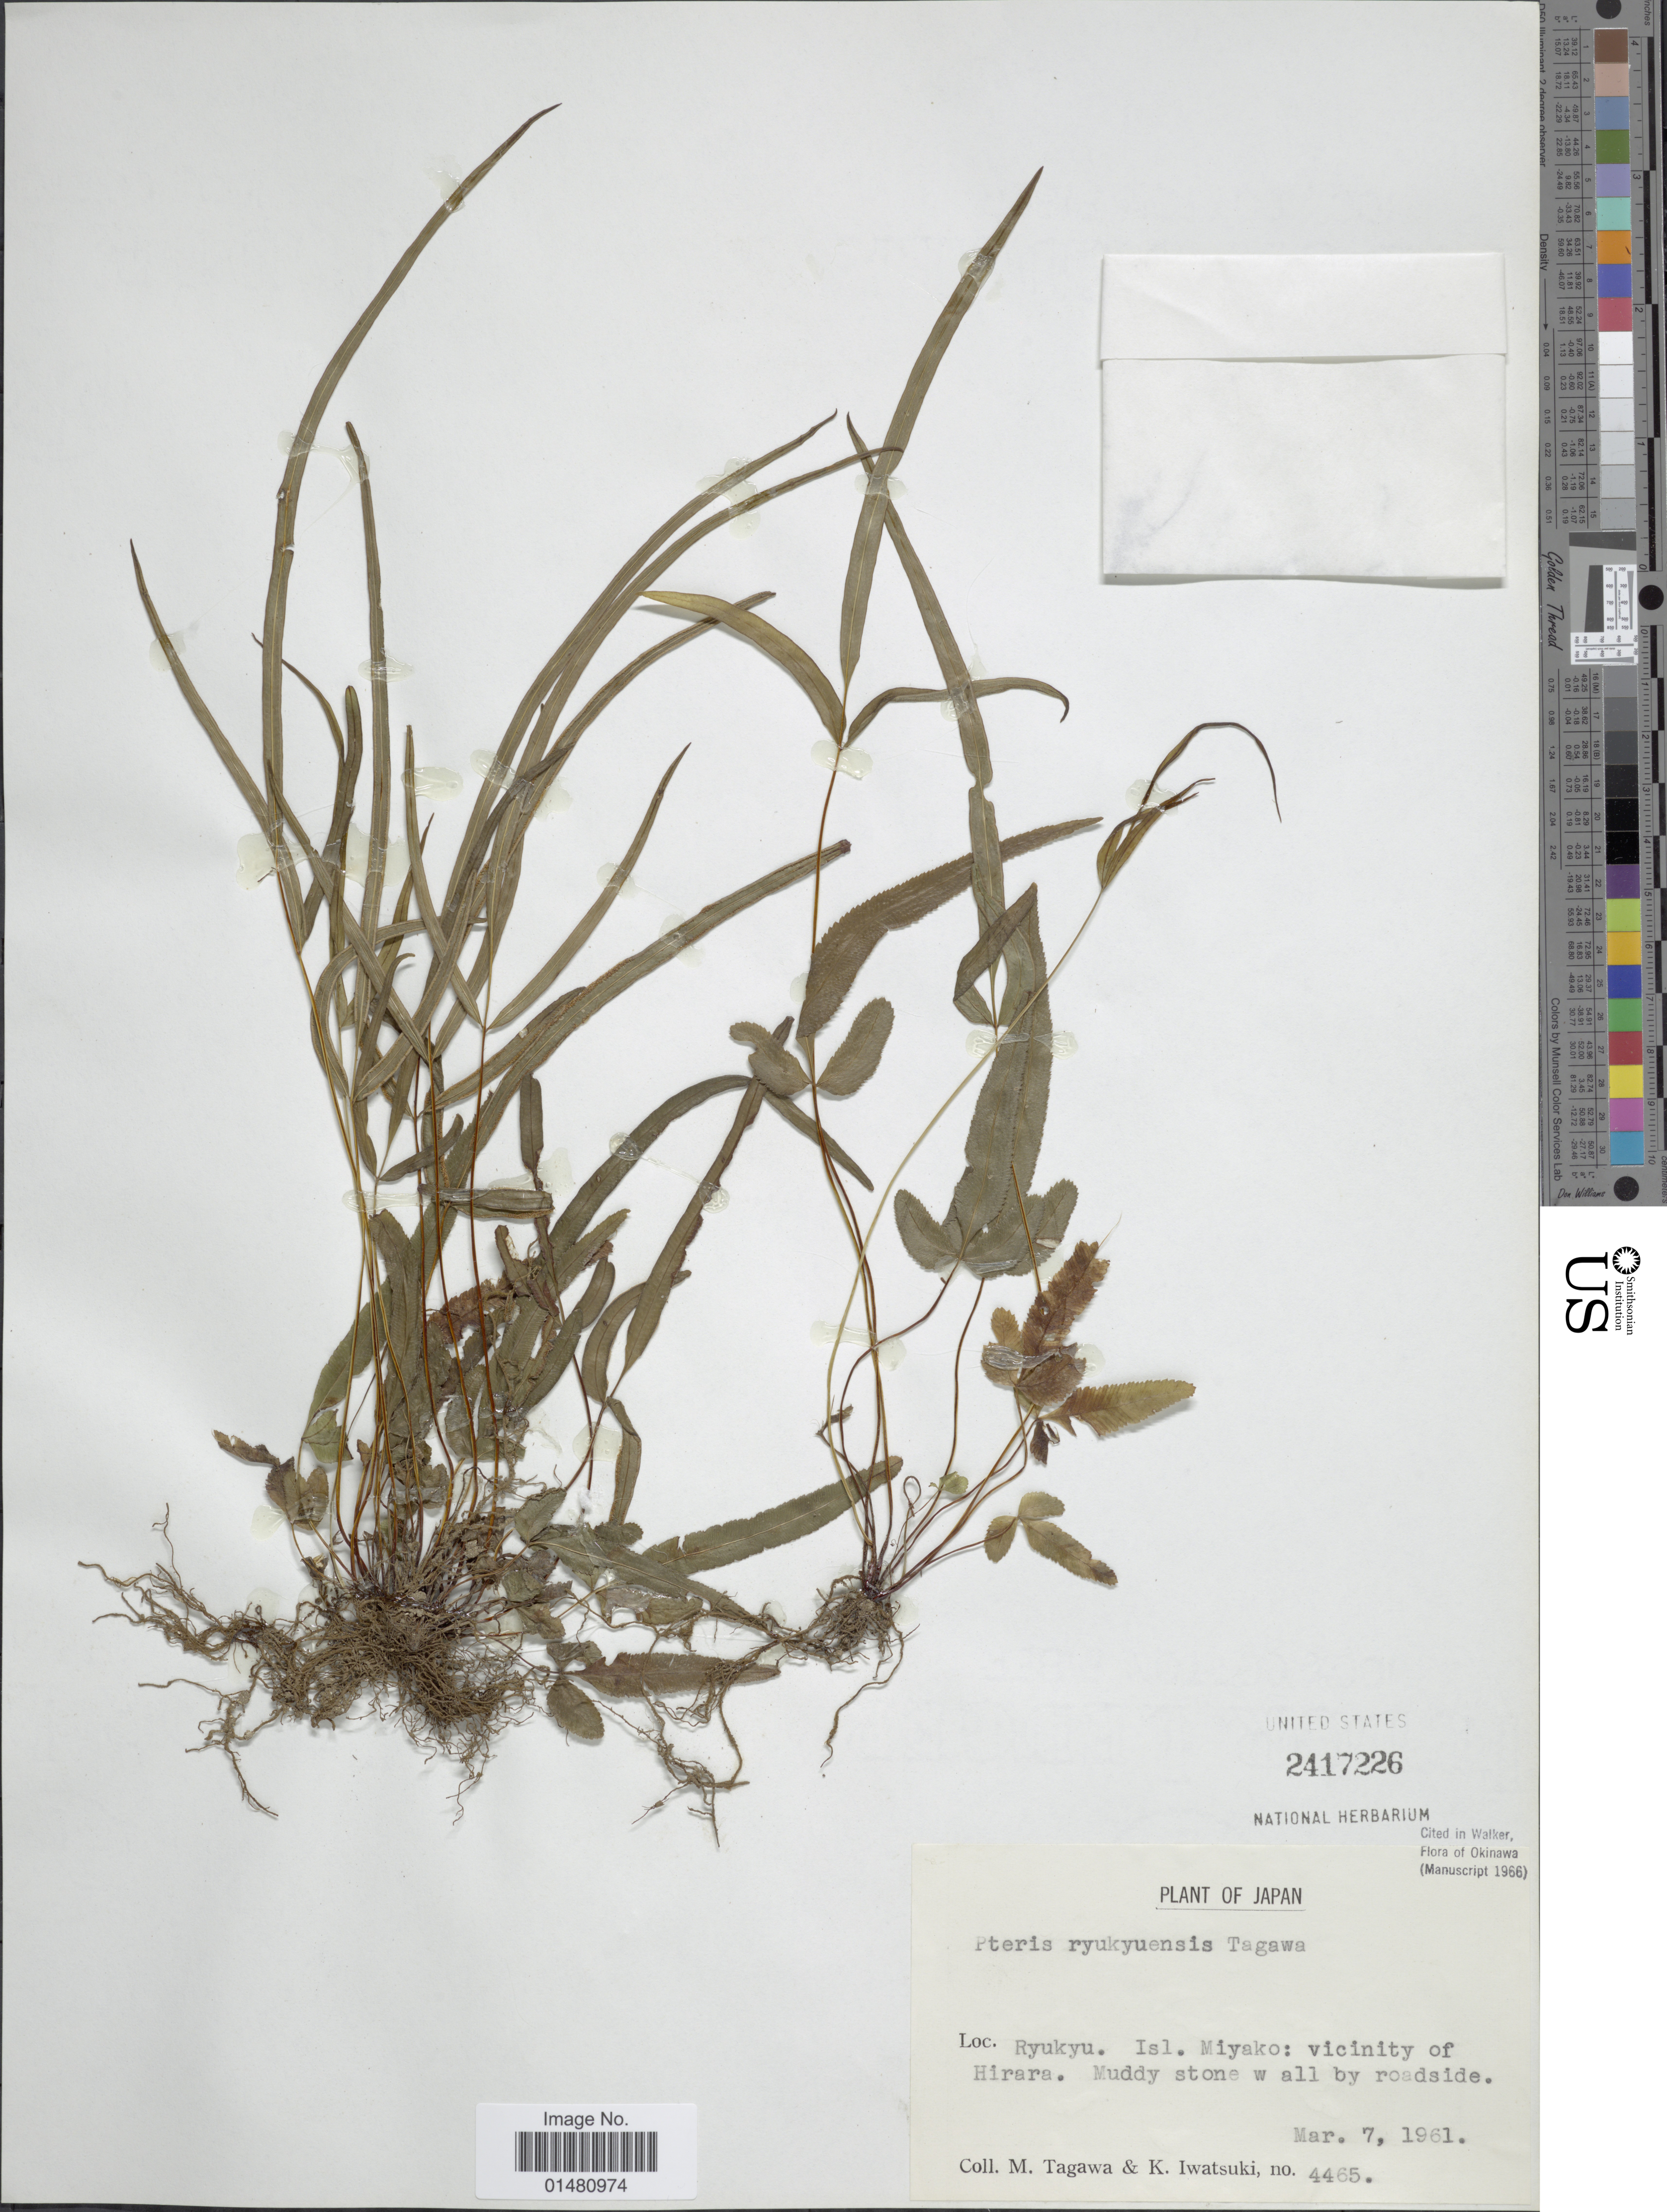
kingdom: Plantae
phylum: Tracheophyta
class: Polypodiopsida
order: Polypodiales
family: Pteridaceae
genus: Pteris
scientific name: Pteris ryukyuensis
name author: Tagawa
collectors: M. Tagawa & K. Iwatsuki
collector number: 4465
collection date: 1961-03-07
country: Japan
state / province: Okinawa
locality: Ryukyu Isl Miyako: vicinity of Hirara. Muddy stone w all by roadside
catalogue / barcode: US 2417226